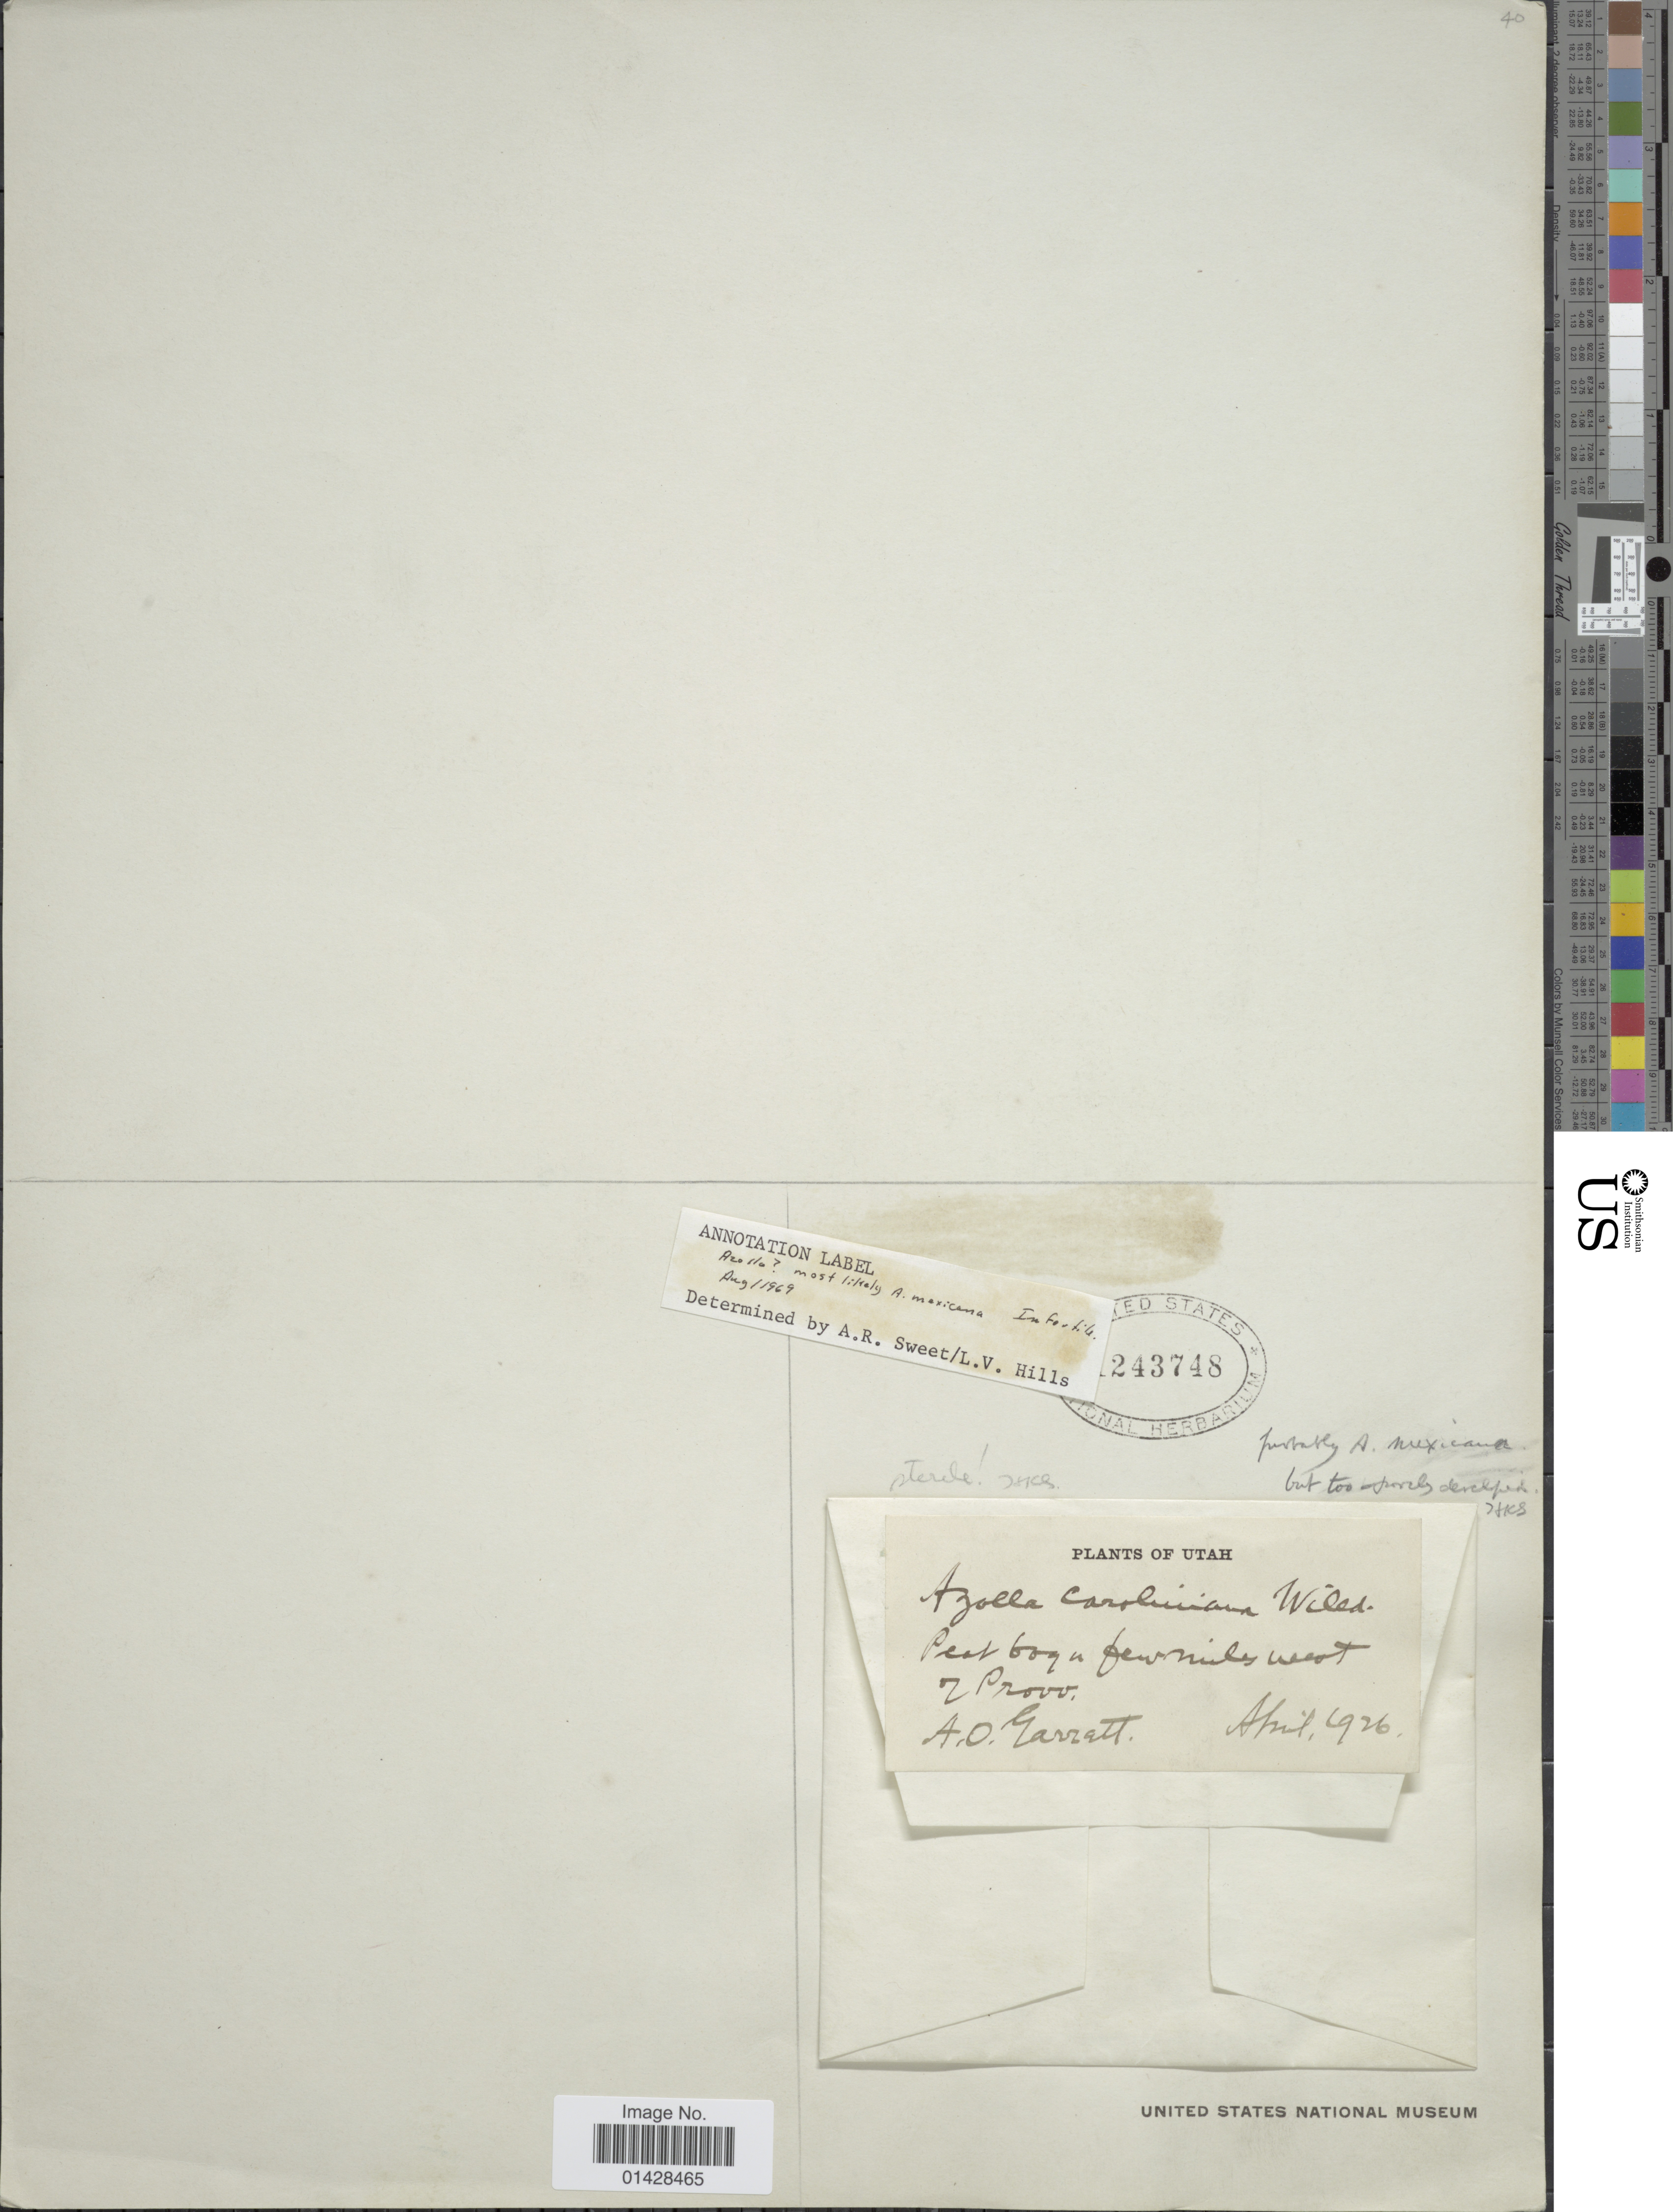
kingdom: Plantae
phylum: Tracheophyta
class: Polypodiopsida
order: Salviniales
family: Salviniaceae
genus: Azolla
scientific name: Azolla mexicana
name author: C. Presl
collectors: A. O. Garrett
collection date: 1926-04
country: United States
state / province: Utah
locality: Peat bog a few miles west of Provo